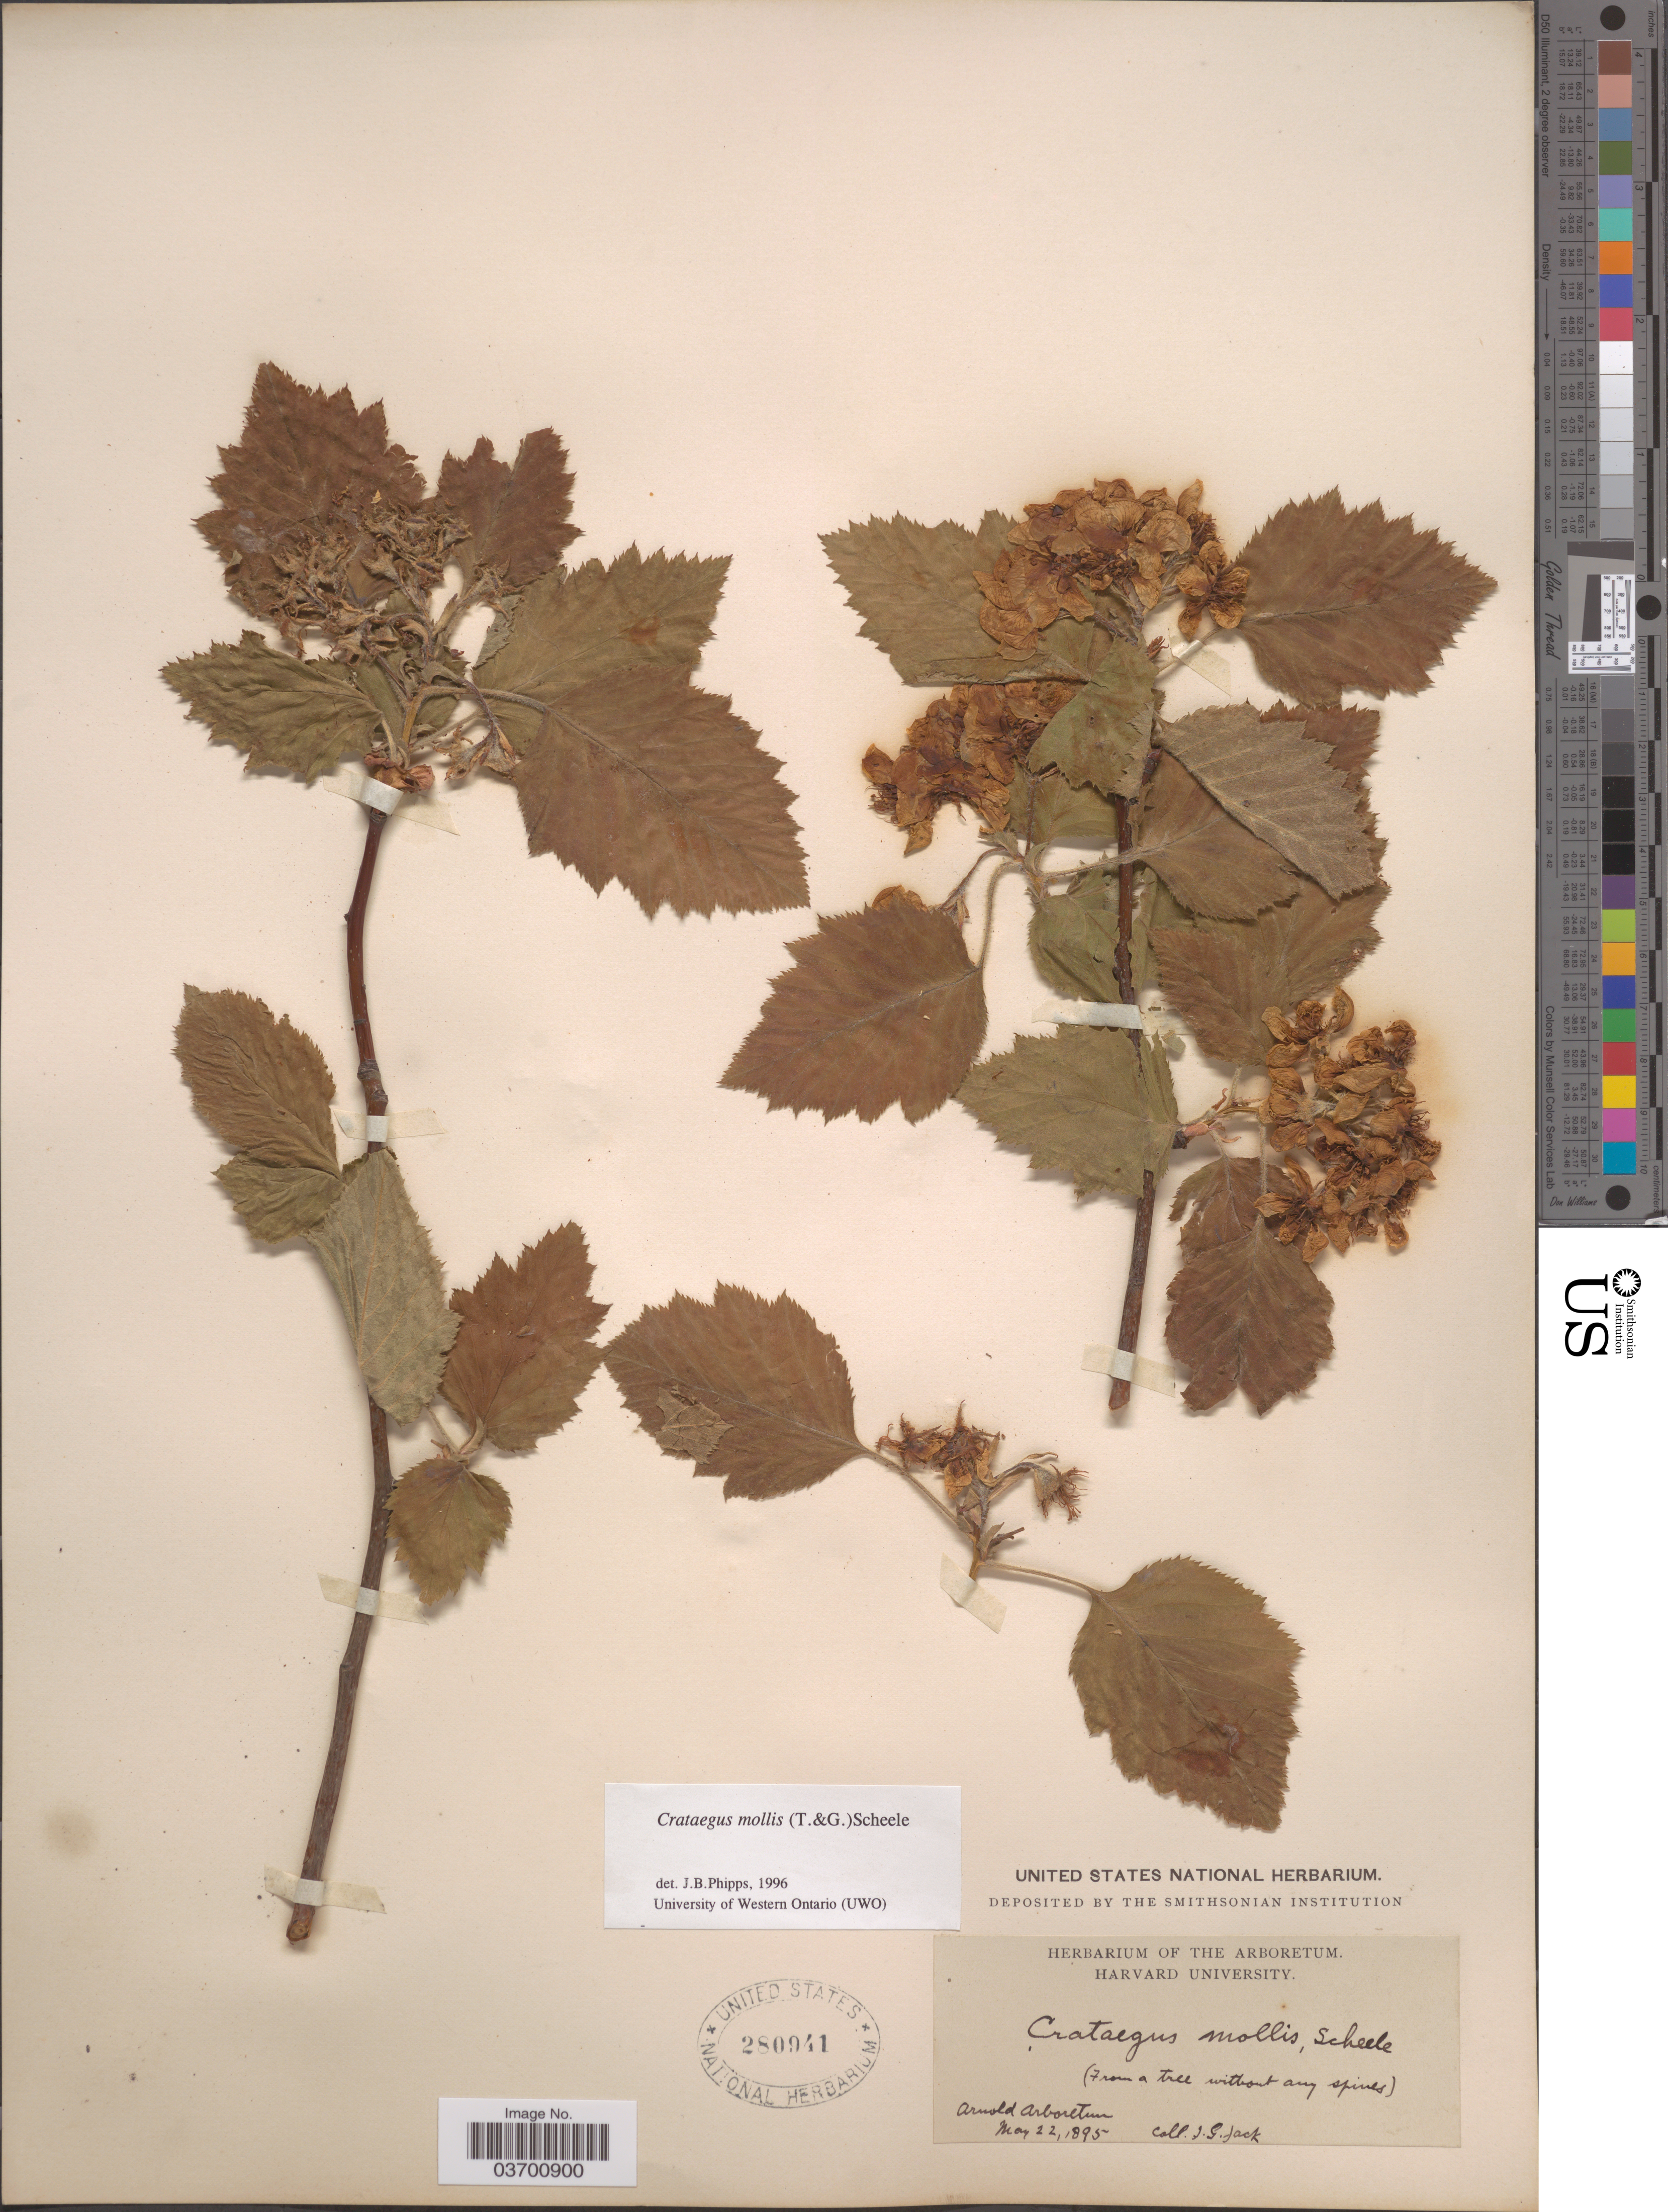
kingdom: Plantae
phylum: Tracheophyta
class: Magnoliopsida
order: Rosales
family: Rosaceae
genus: Crataegus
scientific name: Crataegus mollis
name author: (Torr. & A. Gray) Scheele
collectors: J. G. Jack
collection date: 1895-05-22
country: United States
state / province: Massachusetts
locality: Arnold Arboretum.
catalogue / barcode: US 280941